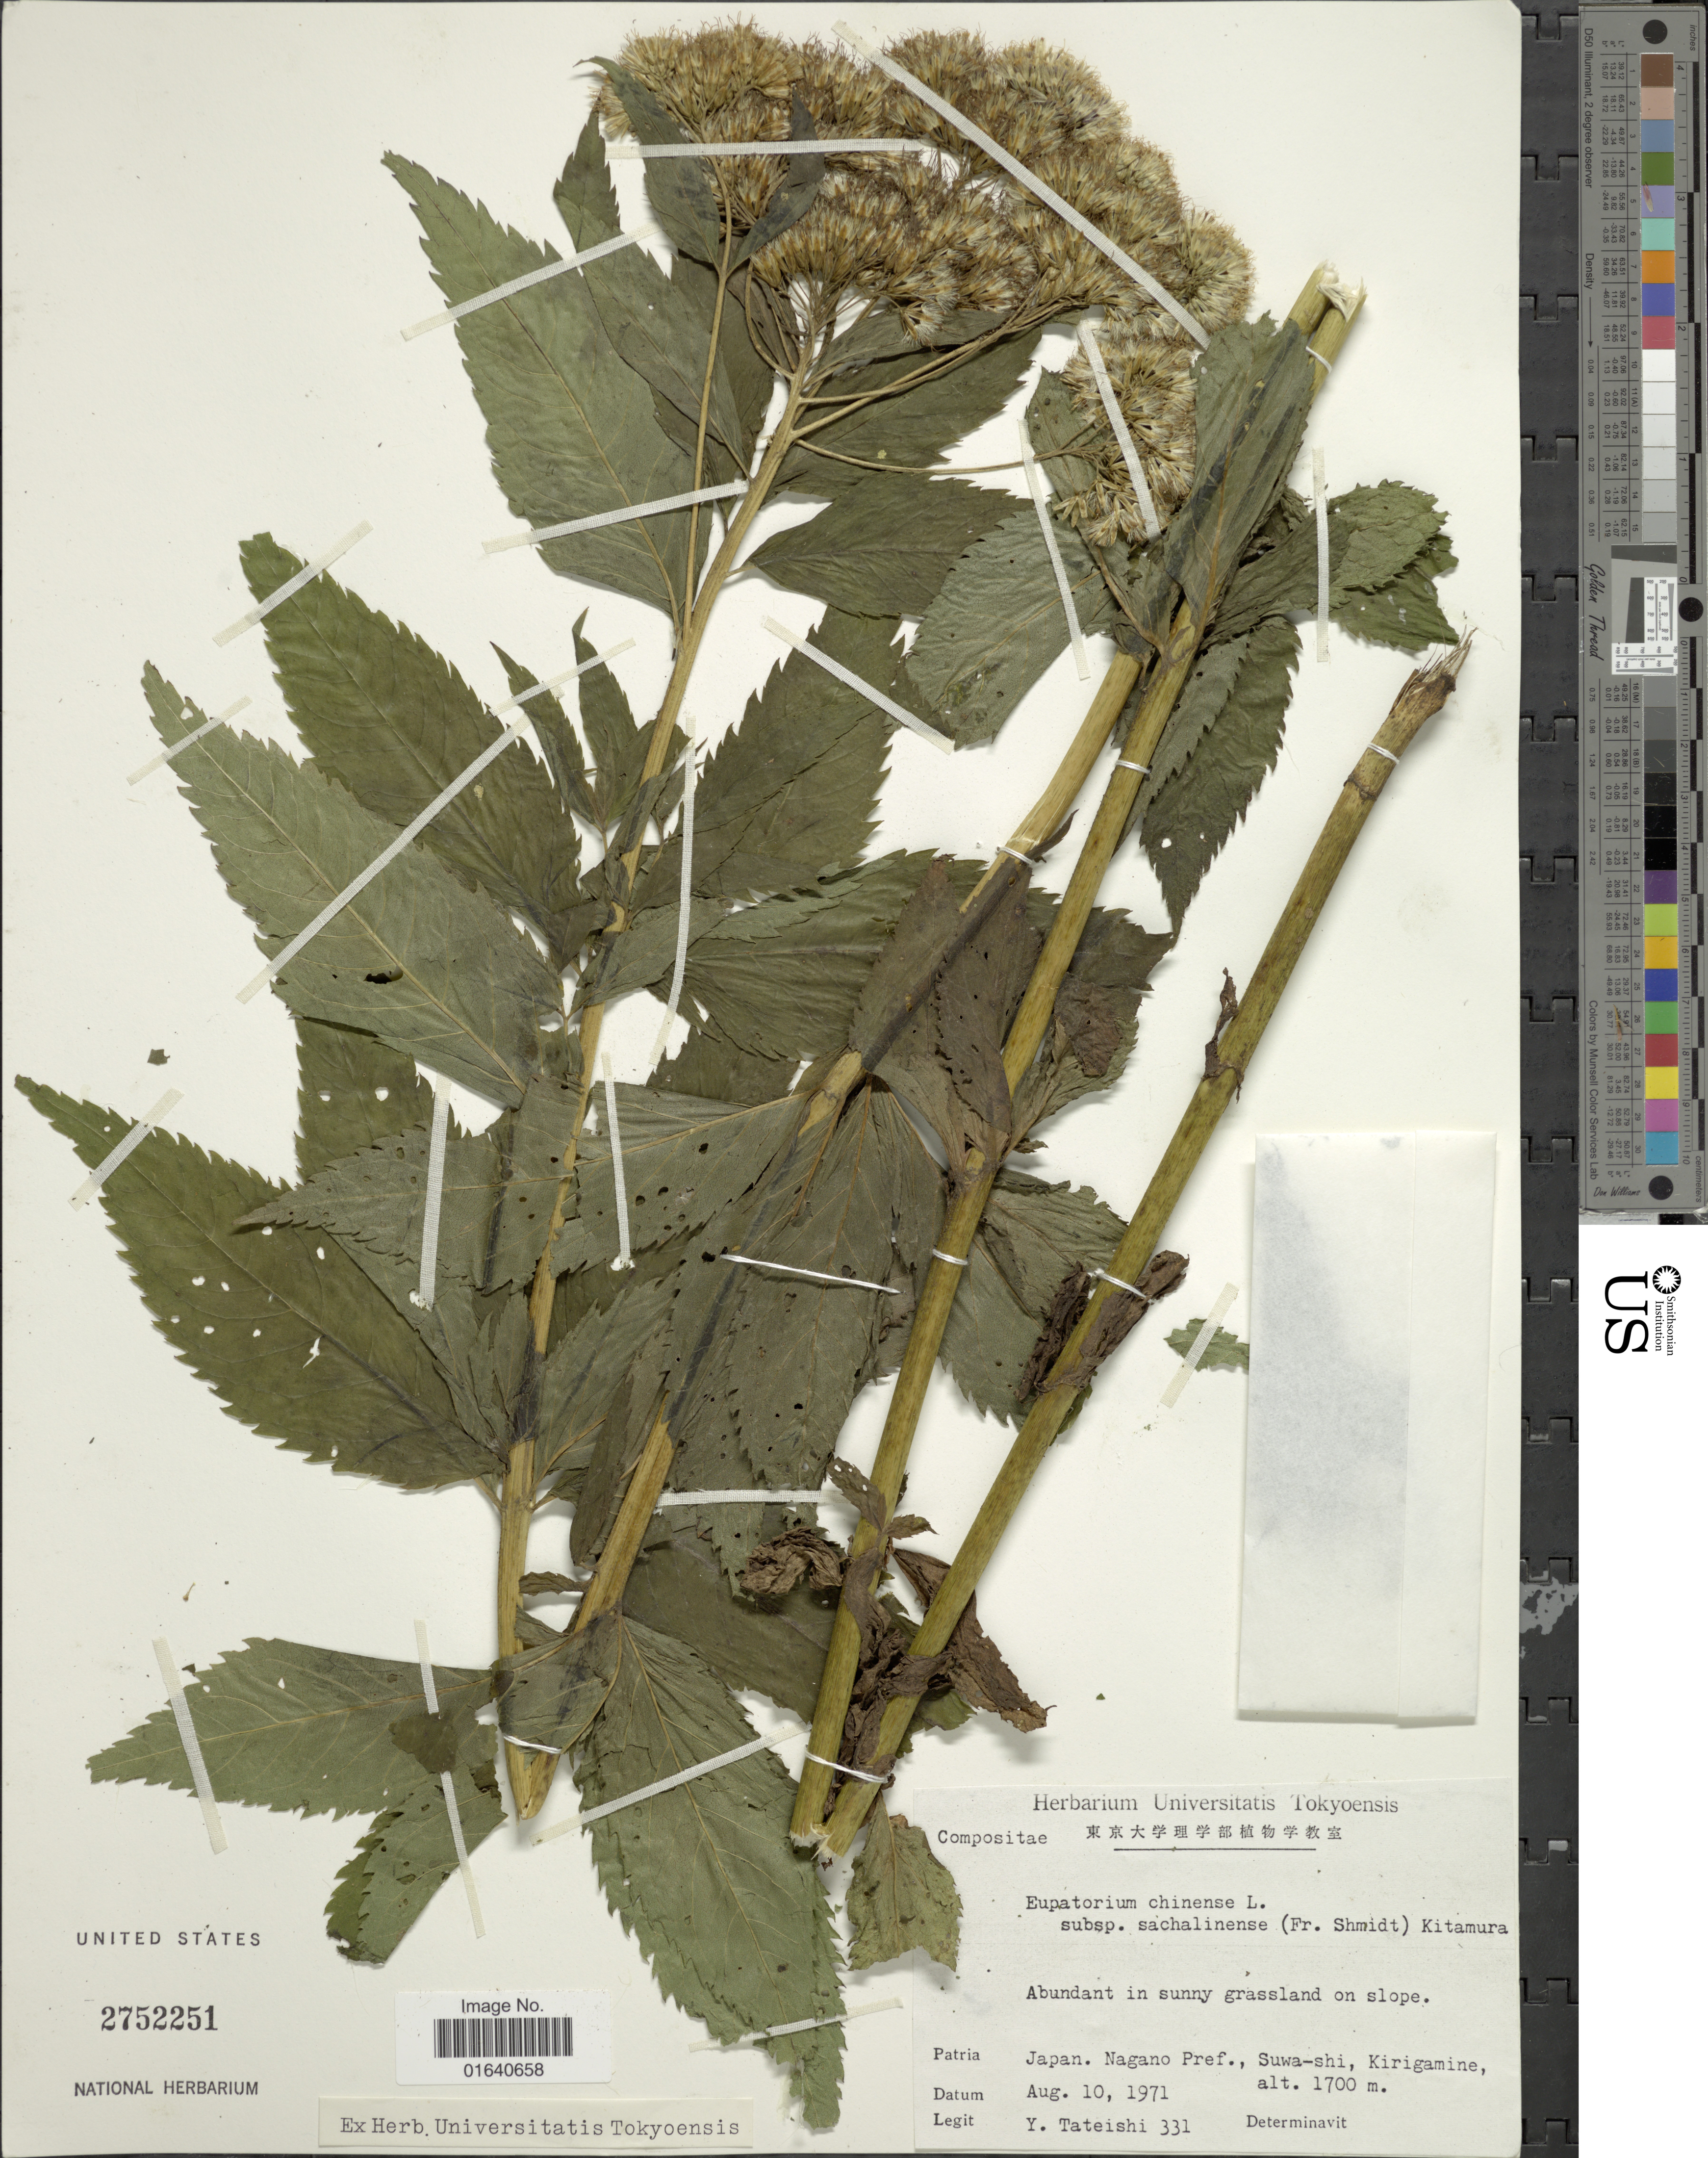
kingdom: Plantae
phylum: Tracheophyta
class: Magnoliopsida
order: Asterales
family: Asteraceae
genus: Eupatorium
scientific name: Eupatorium chinense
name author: L.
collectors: Y. Tateishi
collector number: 331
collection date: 1971-08-10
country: Japan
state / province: Nagano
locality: Nagano Pref., Suwa-shi, Kirigamine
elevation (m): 1700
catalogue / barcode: US 2752251